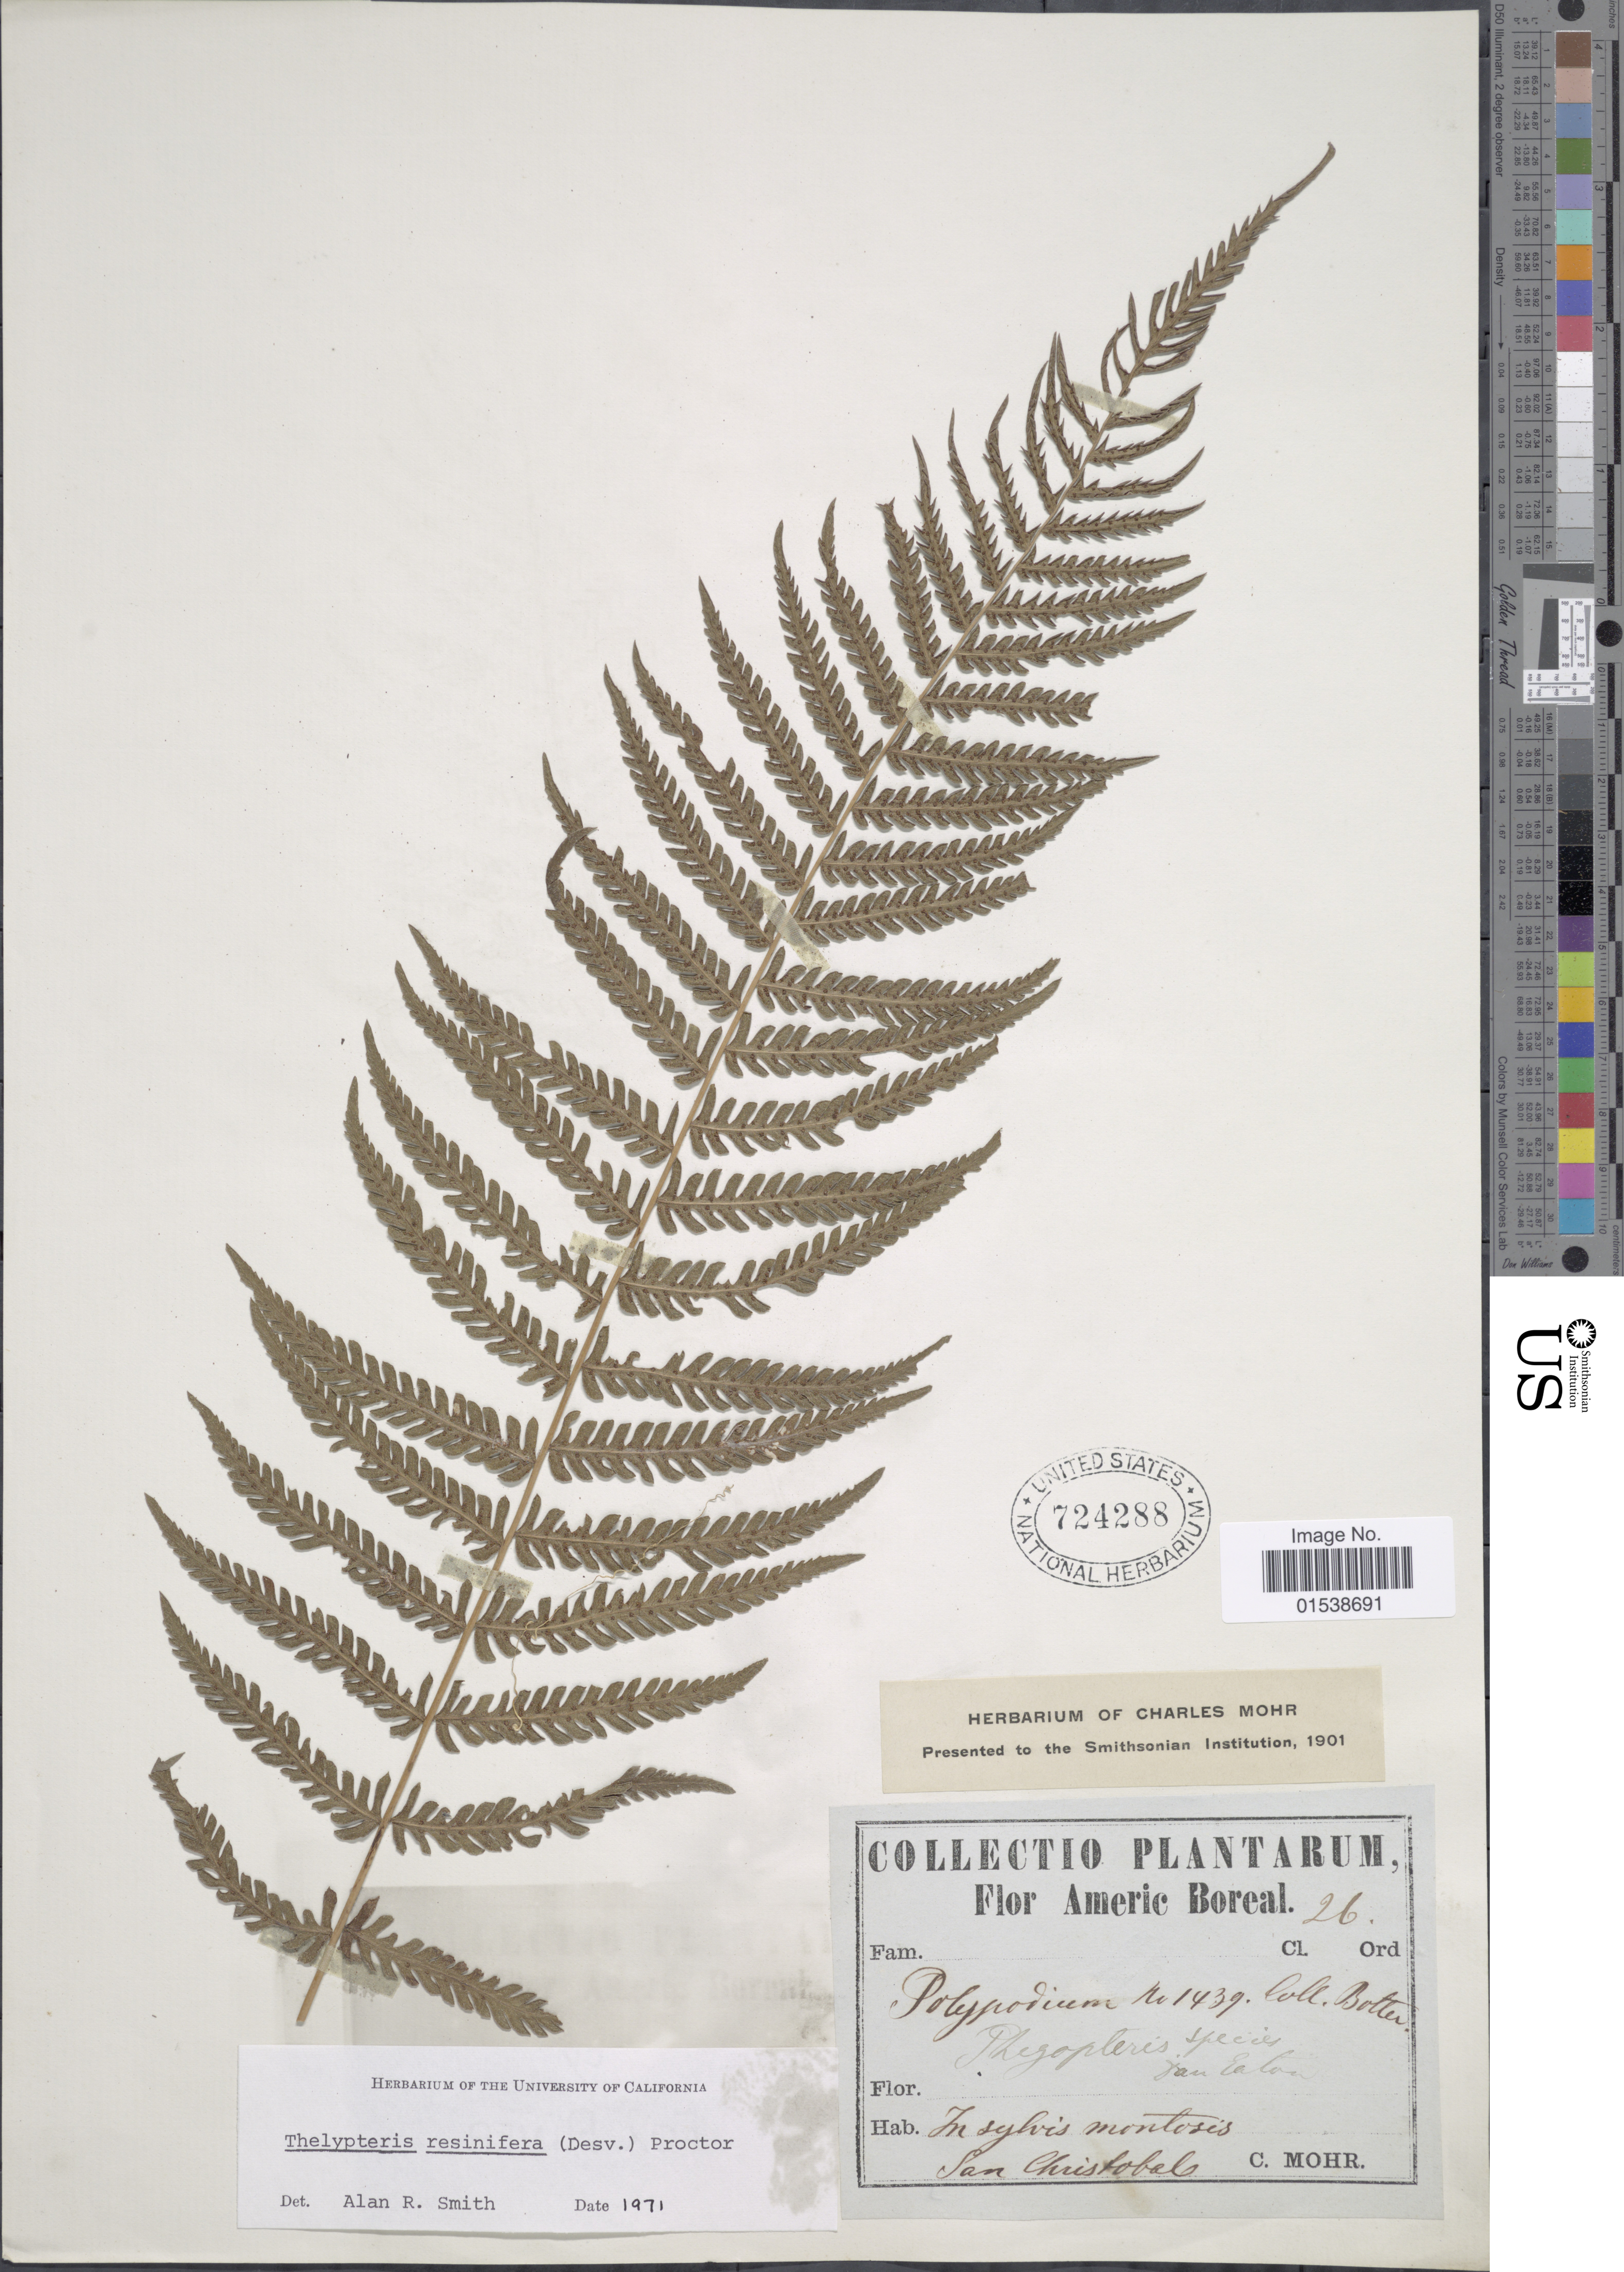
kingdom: Plantae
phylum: Tracheophyta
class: Polypodiopsida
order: Polypodiales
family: Thelypteridaceae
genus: Amauropelta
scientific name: Amauropelta resinifera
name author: (Desv.) Pic. Serm.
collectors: C. T. Mohr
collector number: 1439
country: Mexico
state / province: Veracruz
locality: Americ Boreal, San Christobal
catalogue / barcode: US 724288